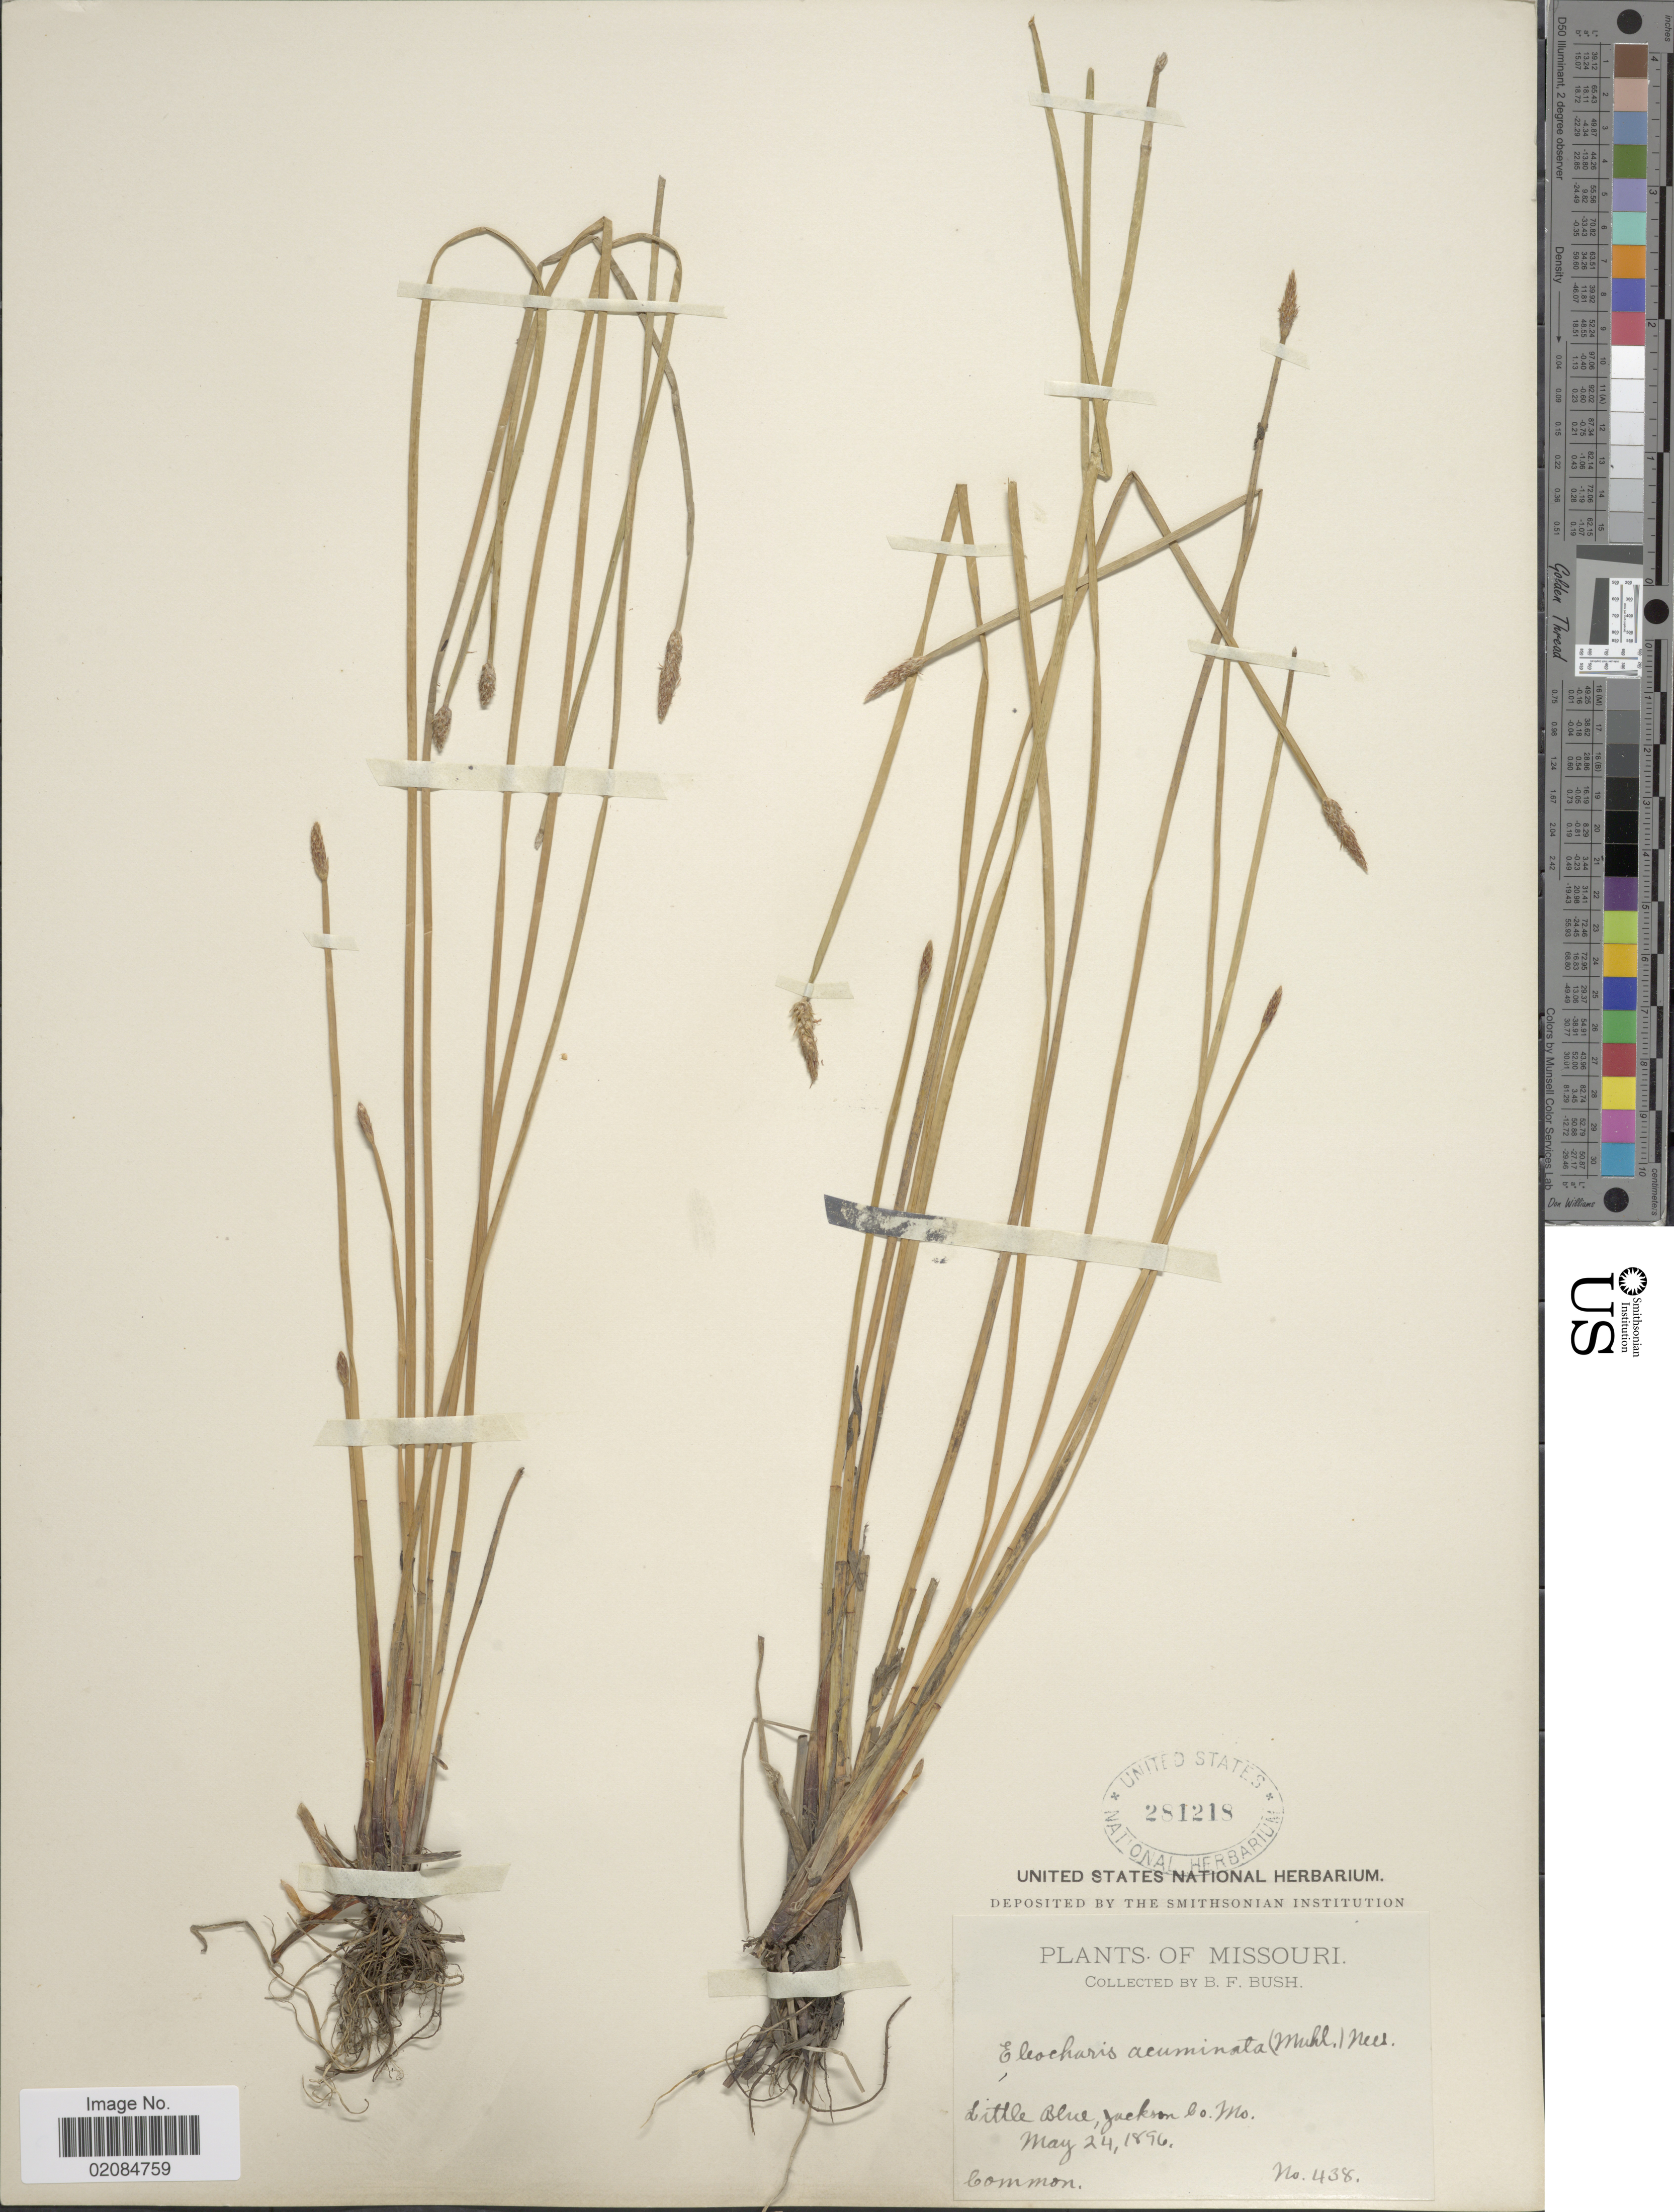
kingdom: Plantae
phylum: Tracheophyta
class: Liliopsida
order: Poales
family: Cyperaceae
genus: Eleocharis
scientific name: Eleocharis palustris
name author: (L.) Roem. & Schult.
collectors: B. F. Bush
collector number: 438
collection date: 1896-05-24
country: United States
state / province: Missouri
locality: Little Blue, Jackson Co. Mo.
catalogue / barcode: US 281218